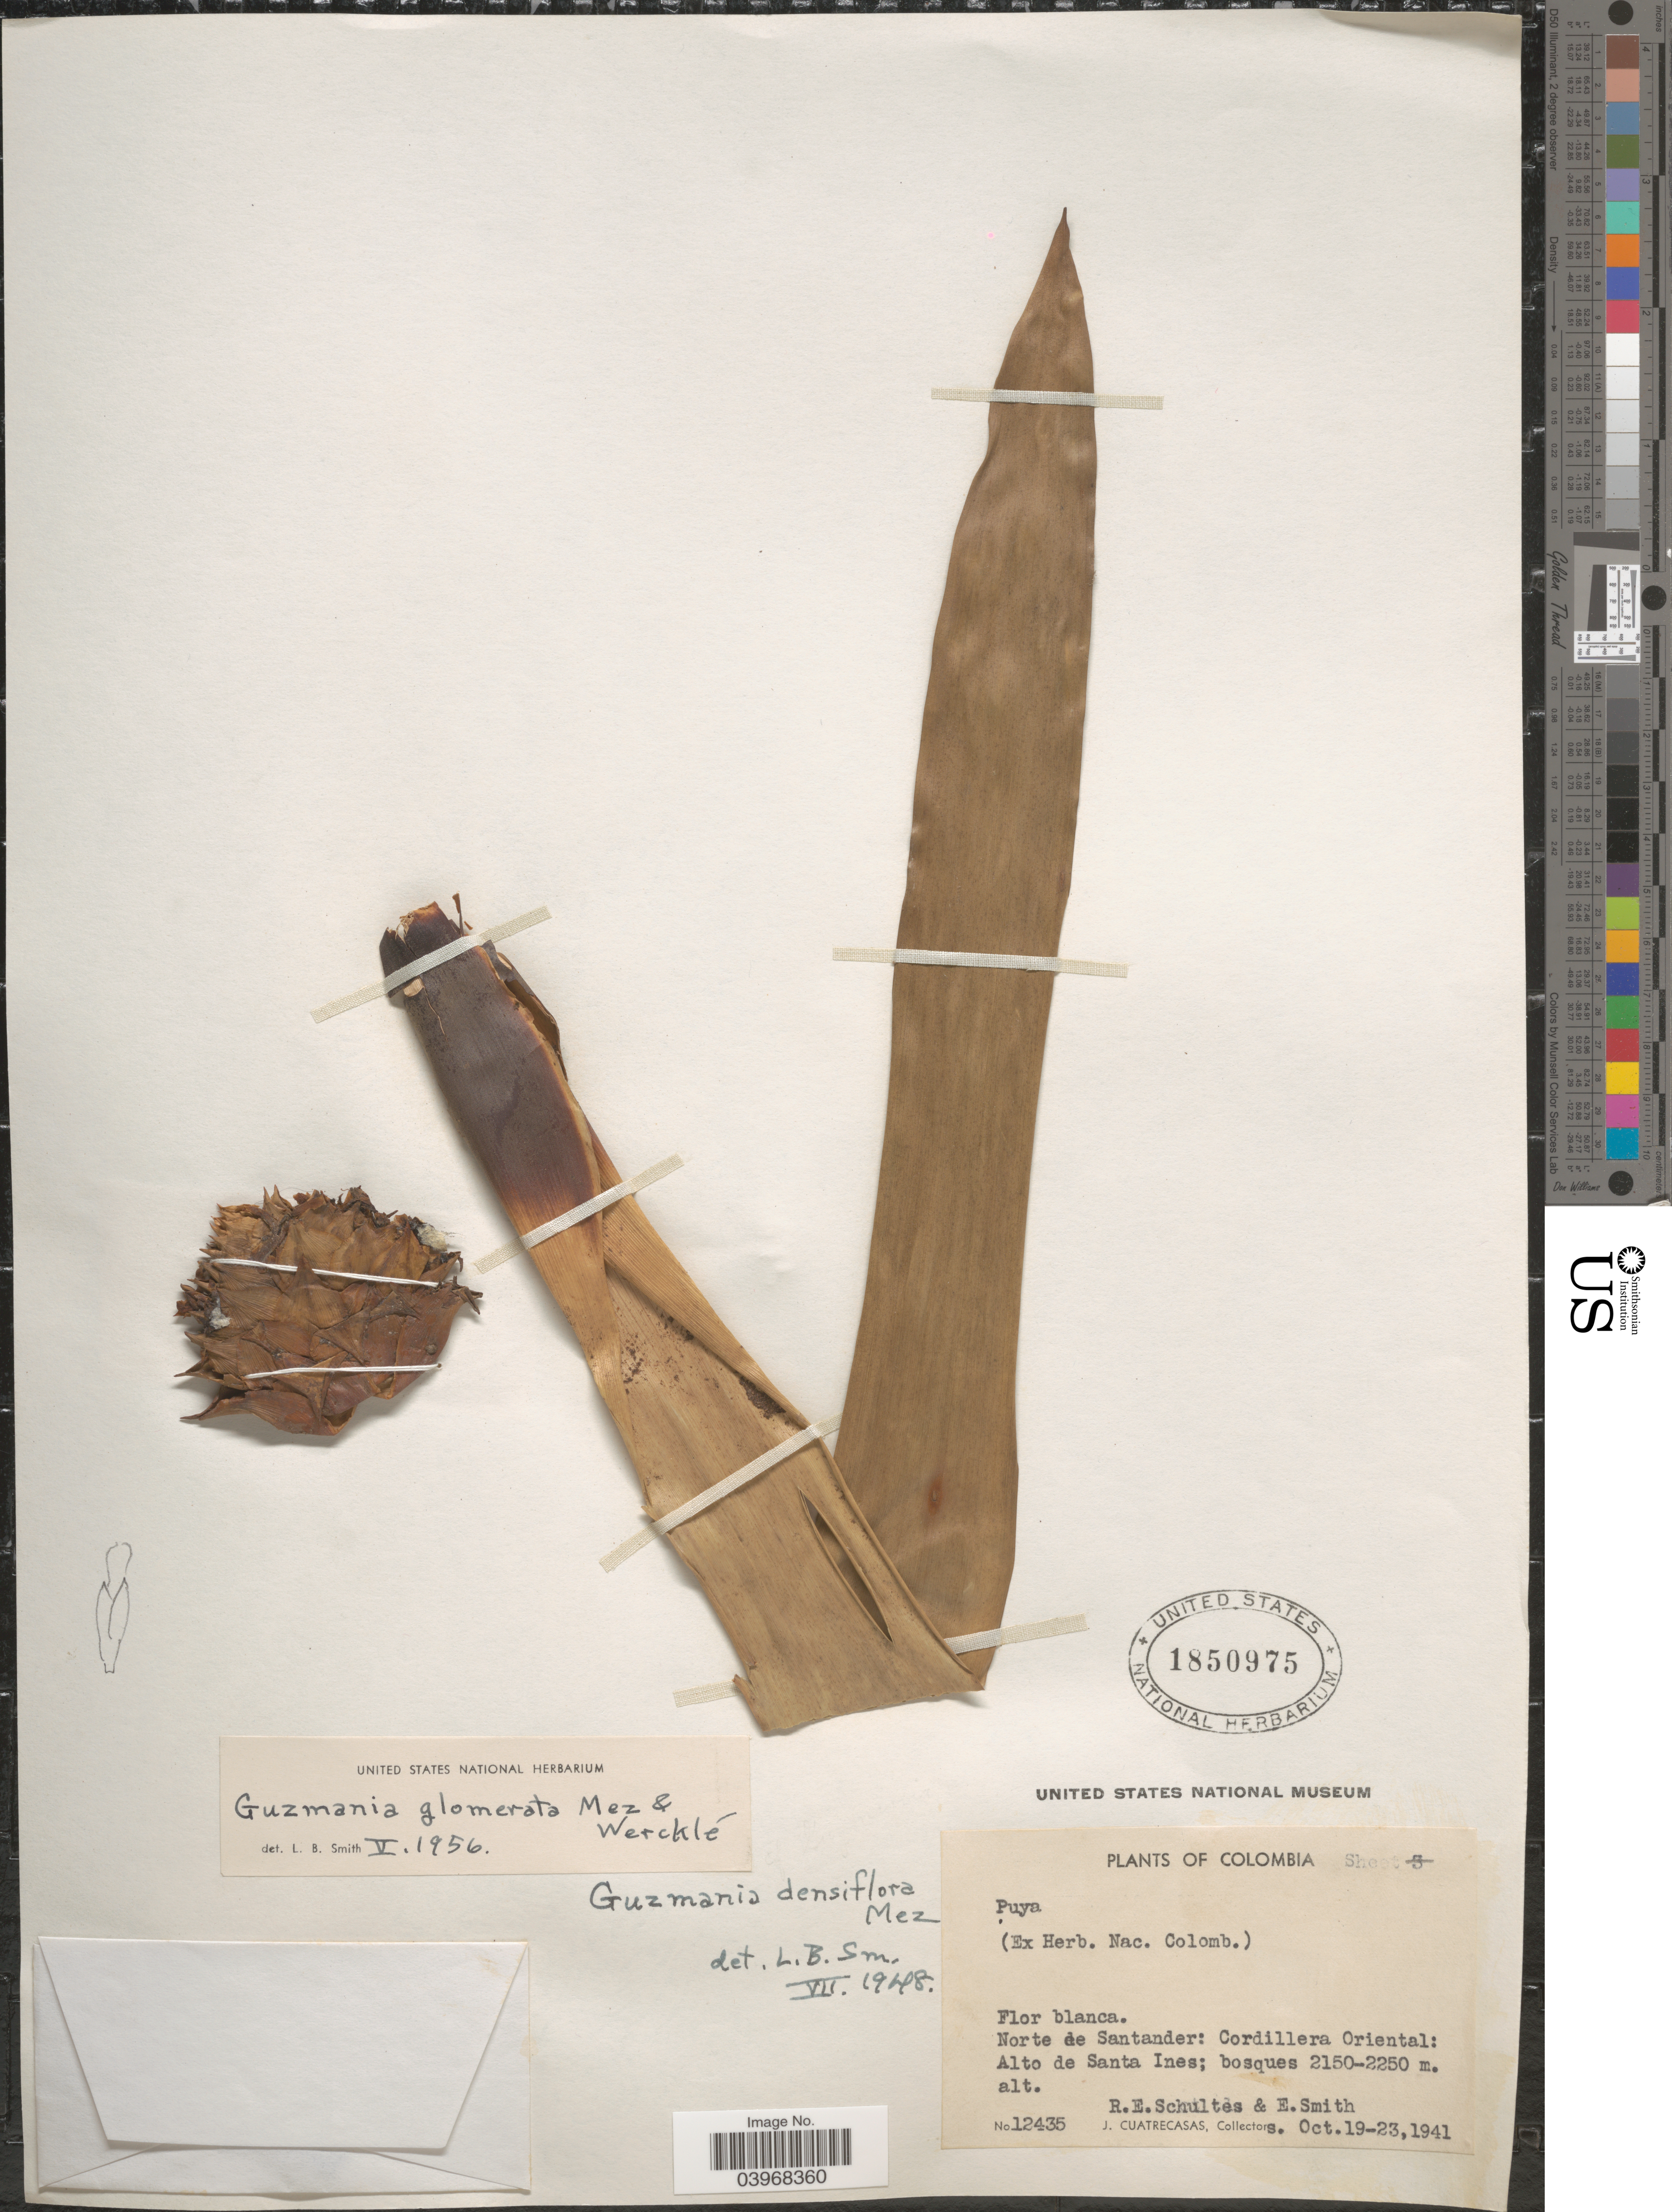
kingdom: Plantae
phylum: Tracheophyta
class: Liliopsida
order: Poales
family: Bromeliaceae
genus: Guzmania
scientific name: Guzmania glomerata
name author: Mez & Mez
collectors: J. Cuatrecasas, R. E. Schultes & E. Smith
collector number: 12435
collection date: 1941-10-19/1941-10-23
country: Colombia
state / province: Norte de Santander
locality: Cordillera Oriental: Alto de Santa Ines.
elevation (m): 2150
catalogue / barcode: US 1850975